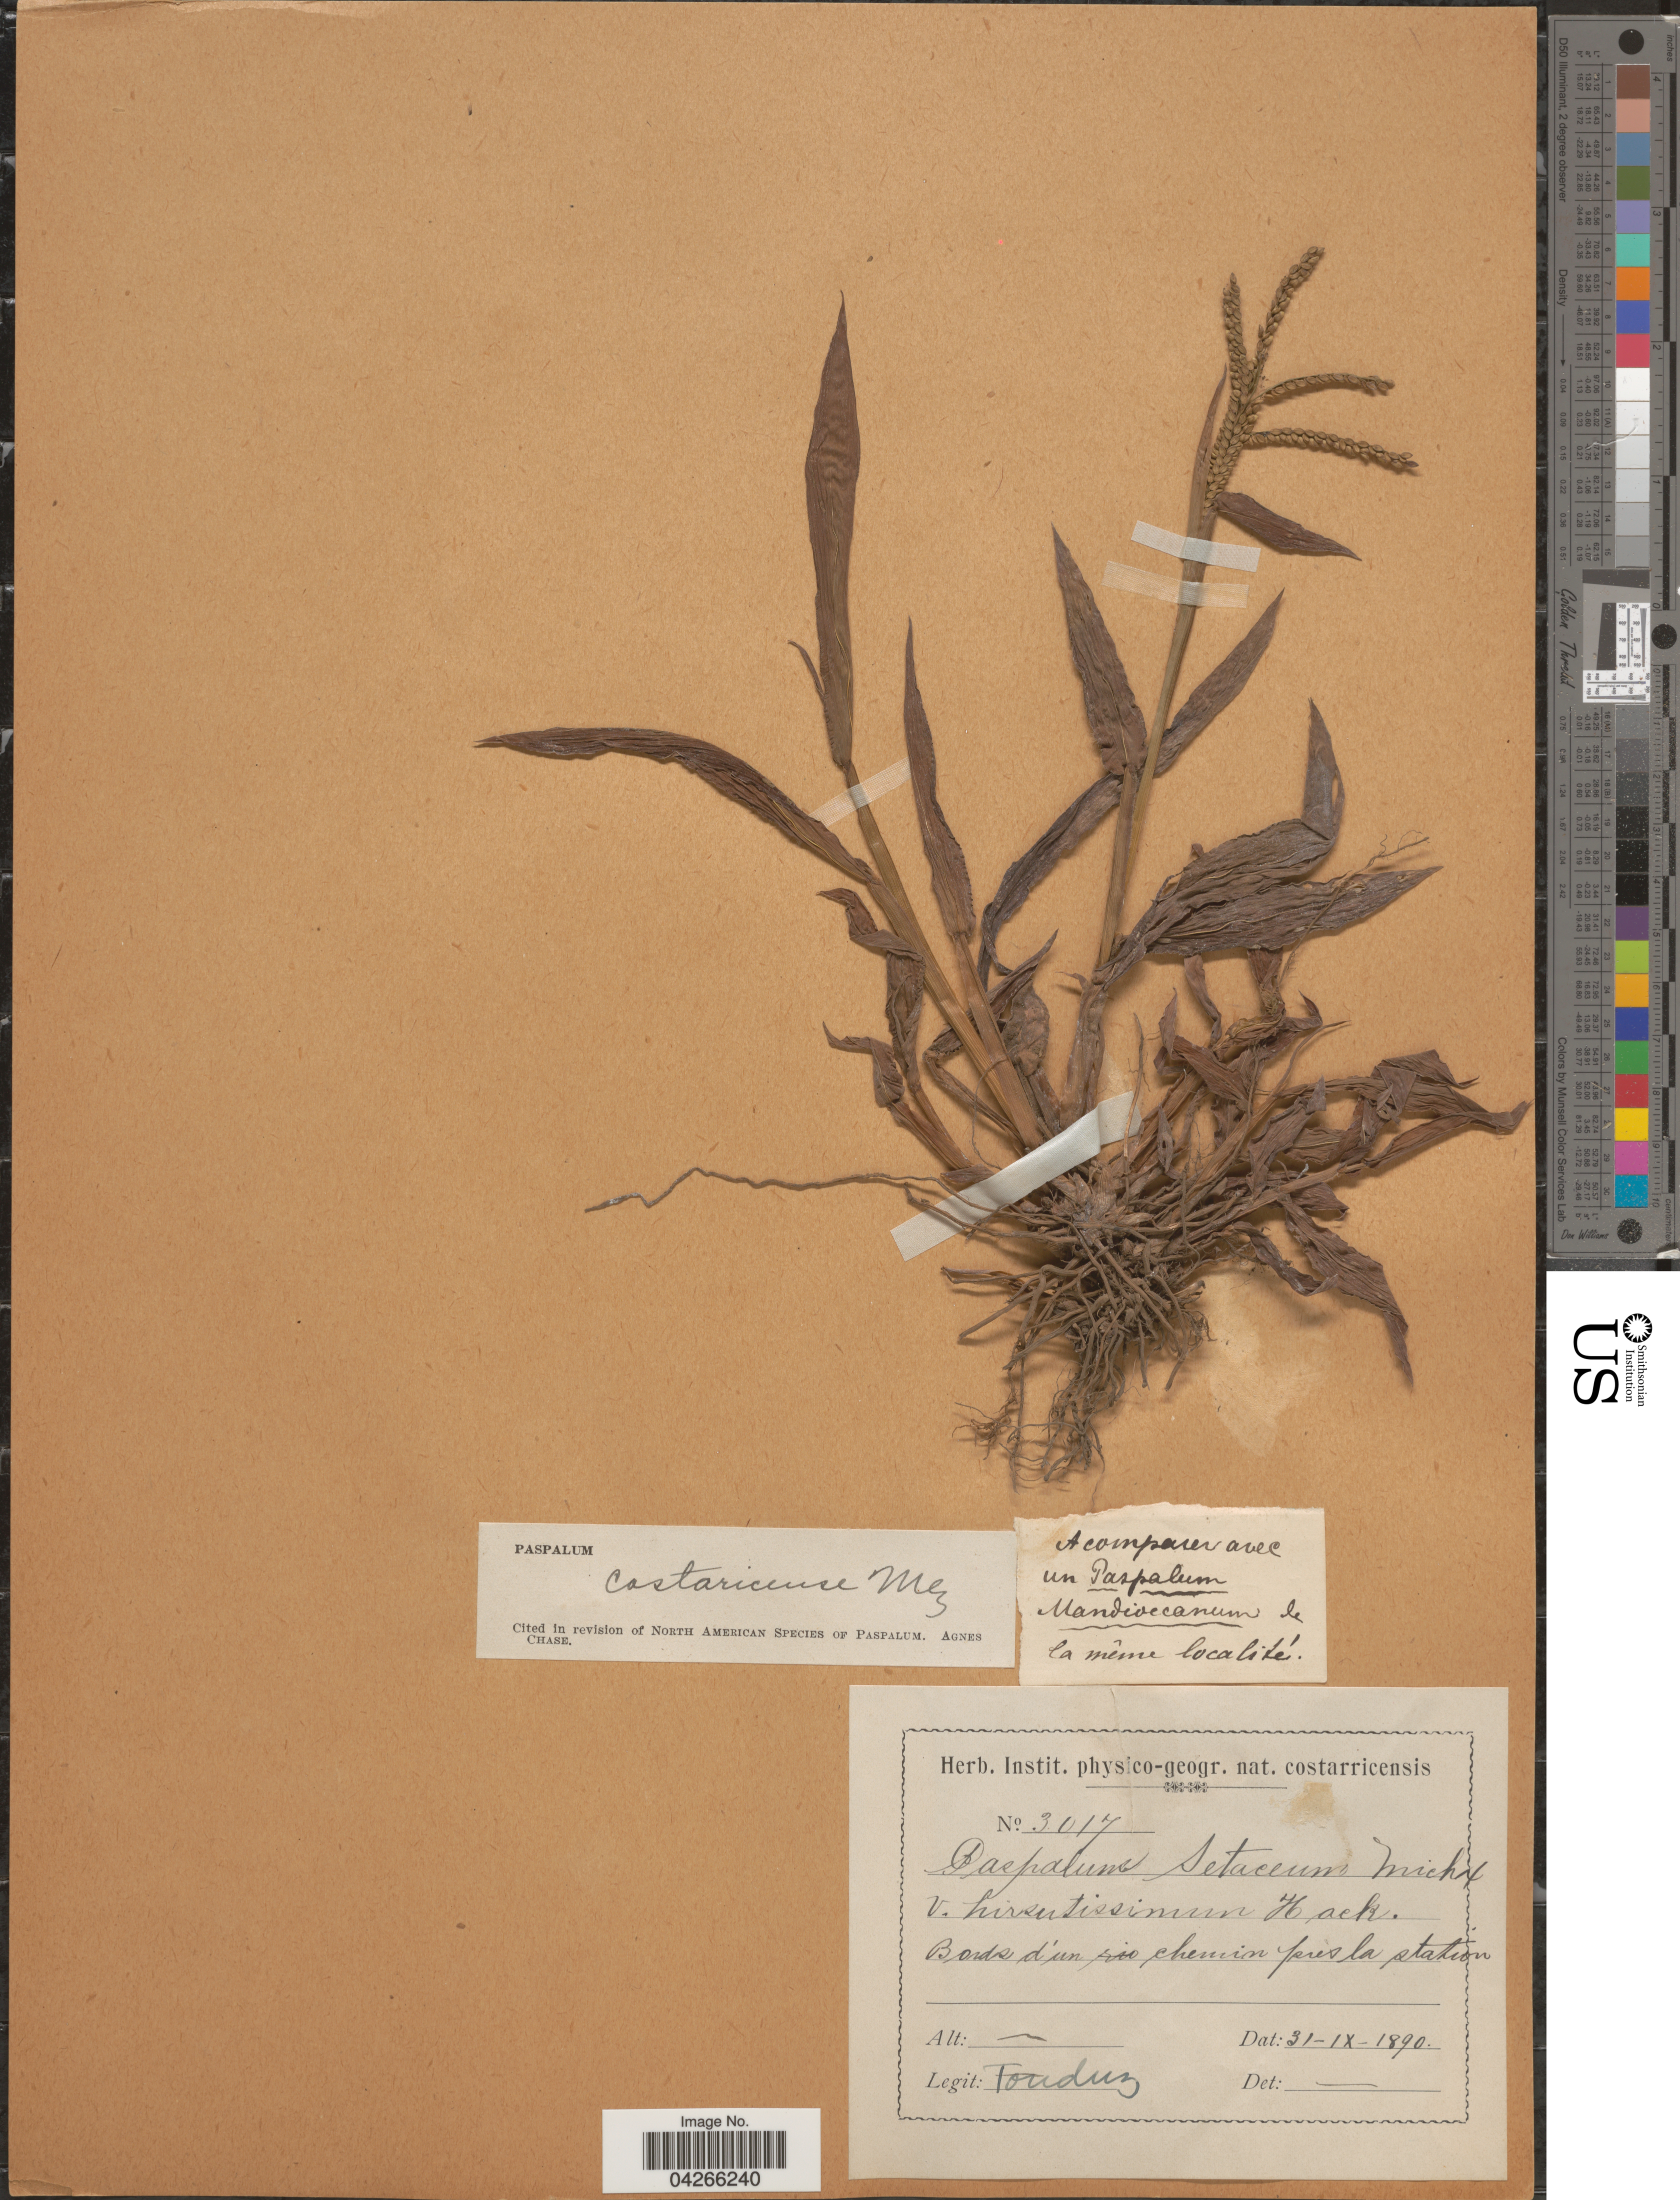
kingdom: Plantae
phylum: Tracheophyta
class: Liliopsida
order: Poales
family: Poaceae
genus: Paspalum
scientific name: Paspalum costaricense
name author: Mez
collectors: Tonduz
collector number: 3017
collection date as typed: Transcribed d/m/y: 31/9/1890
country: Costa Rica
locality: Bords d'un chemin pres la station.